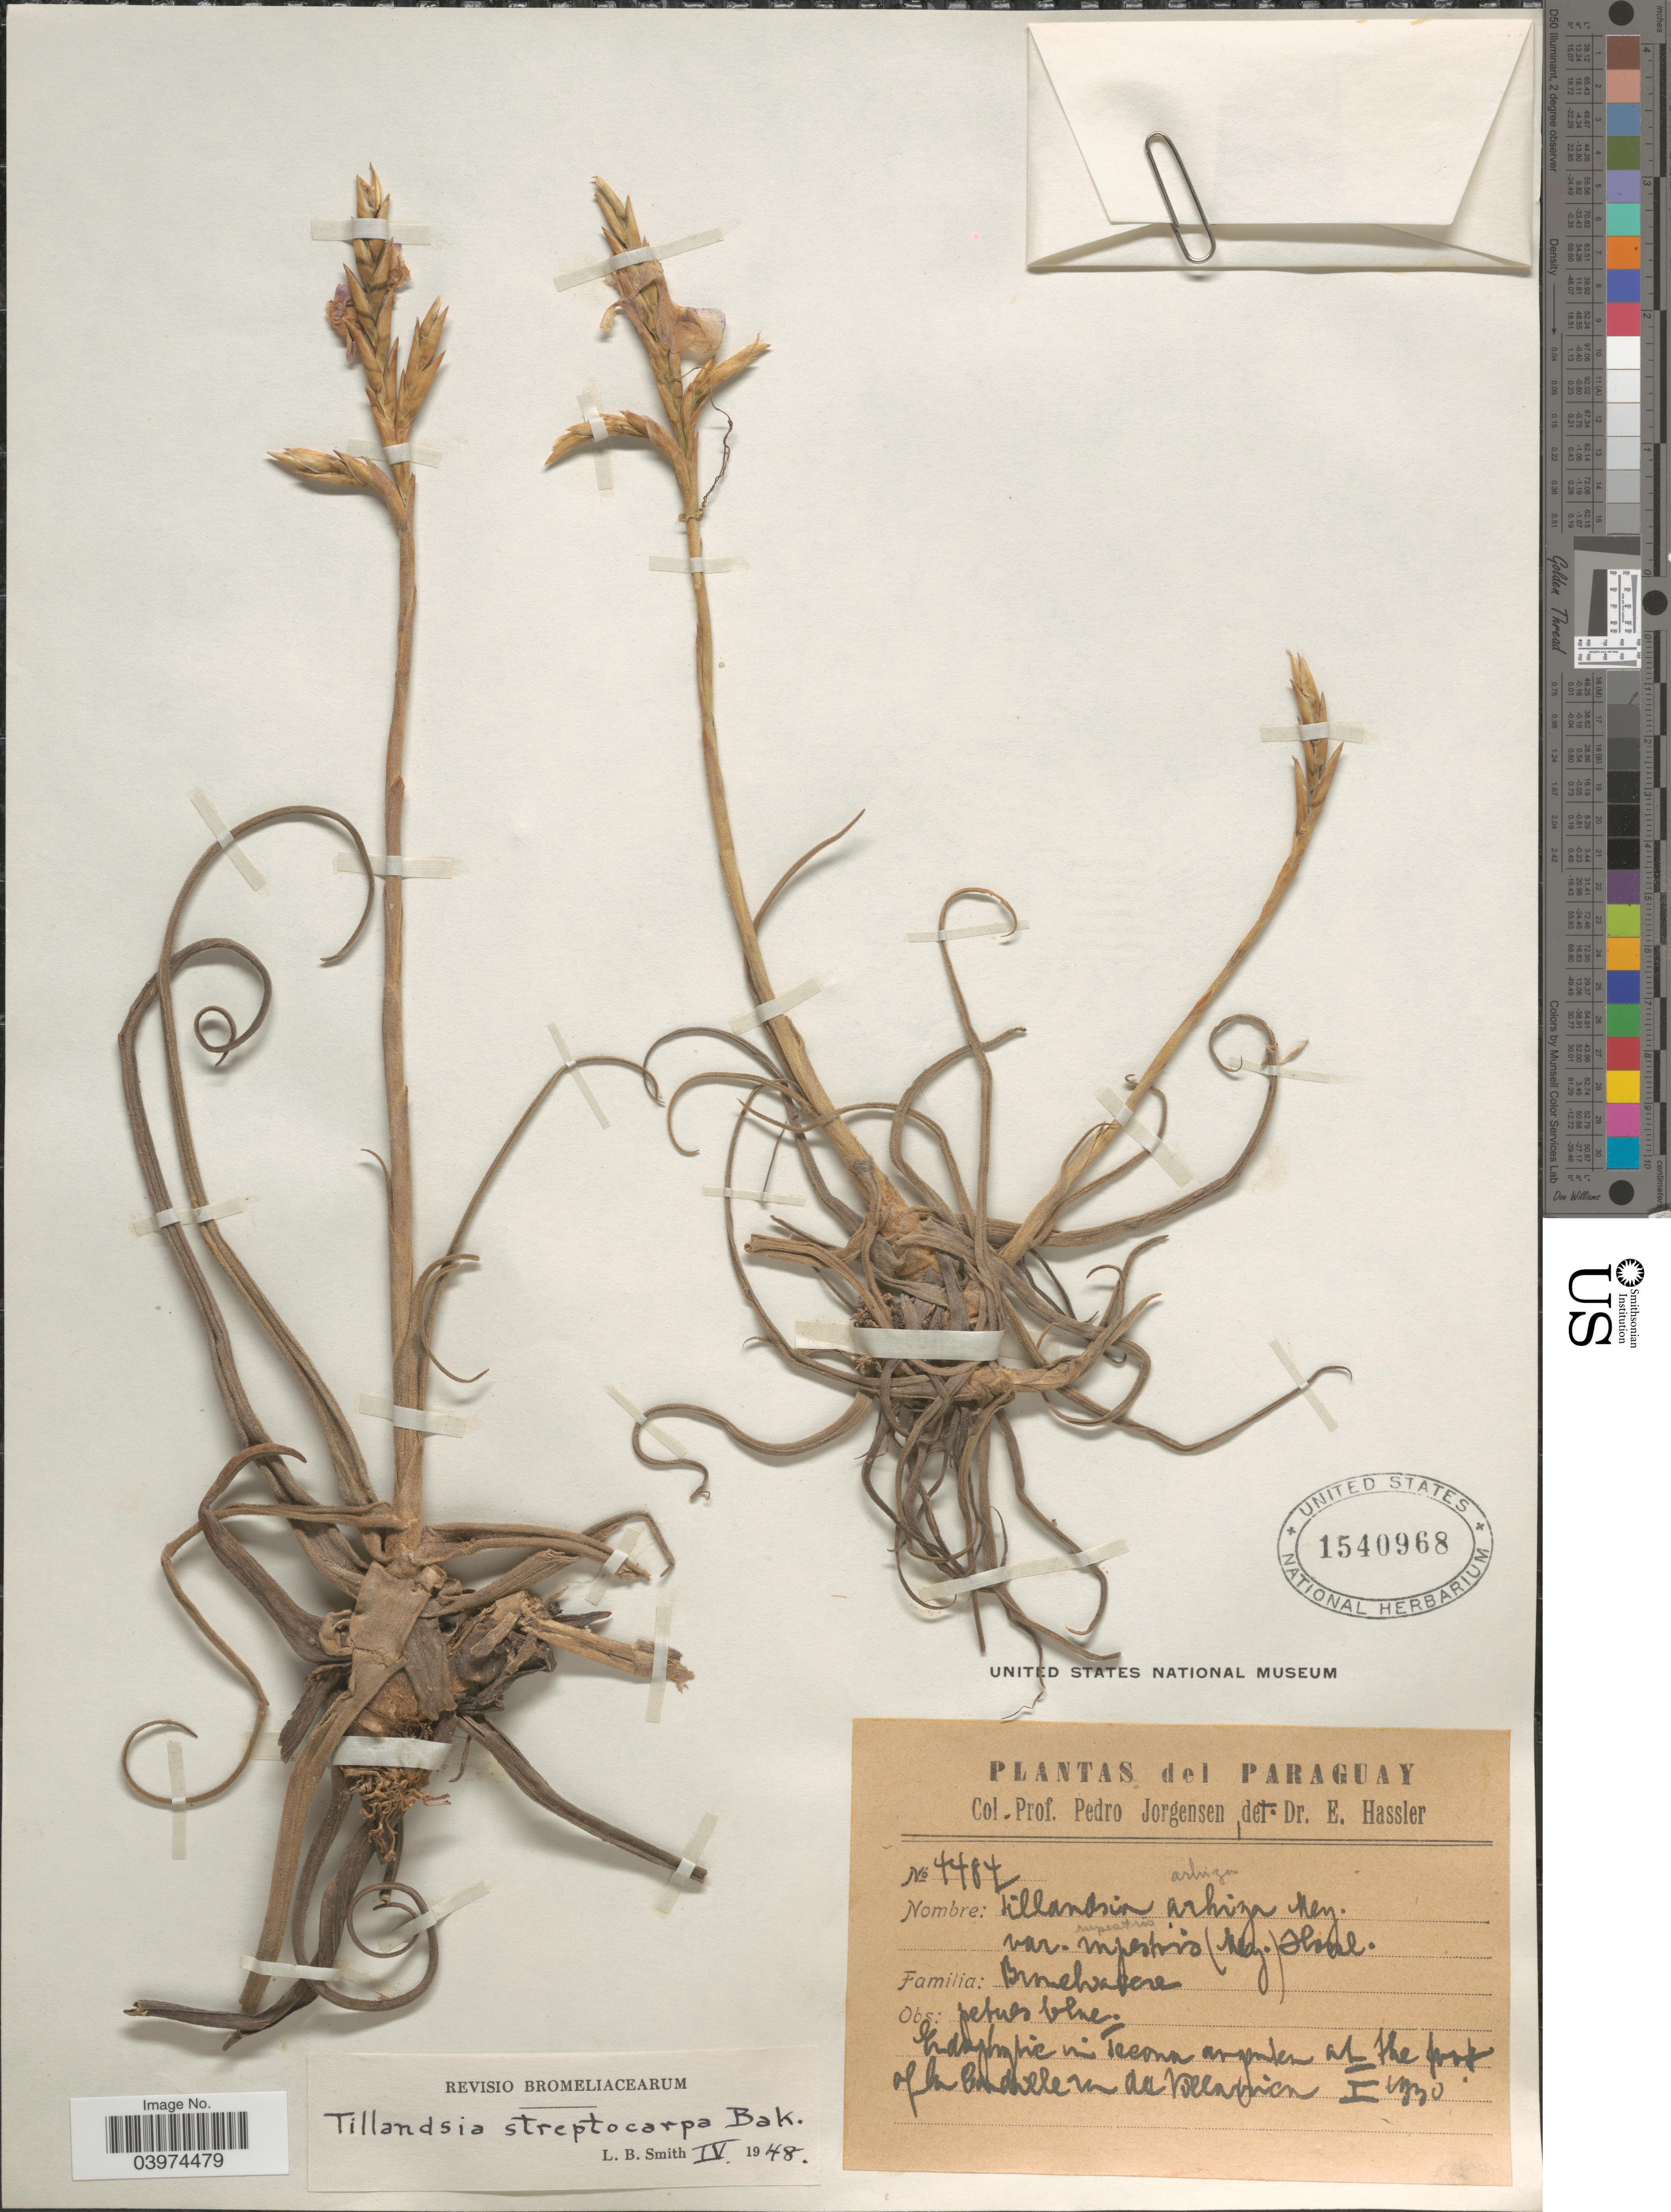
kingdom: Plantae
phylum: Tracheophyta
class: Liliopsida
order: Poales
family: Bromeliaceae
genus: Tillandsia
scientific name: Tillandsia streptocarpa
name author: Baker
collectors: P. Jörgensen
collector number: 4484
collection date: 1930-01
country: Paraguay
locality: At the foot of la Cordillera de Villarrica.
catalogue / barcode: US 1540968